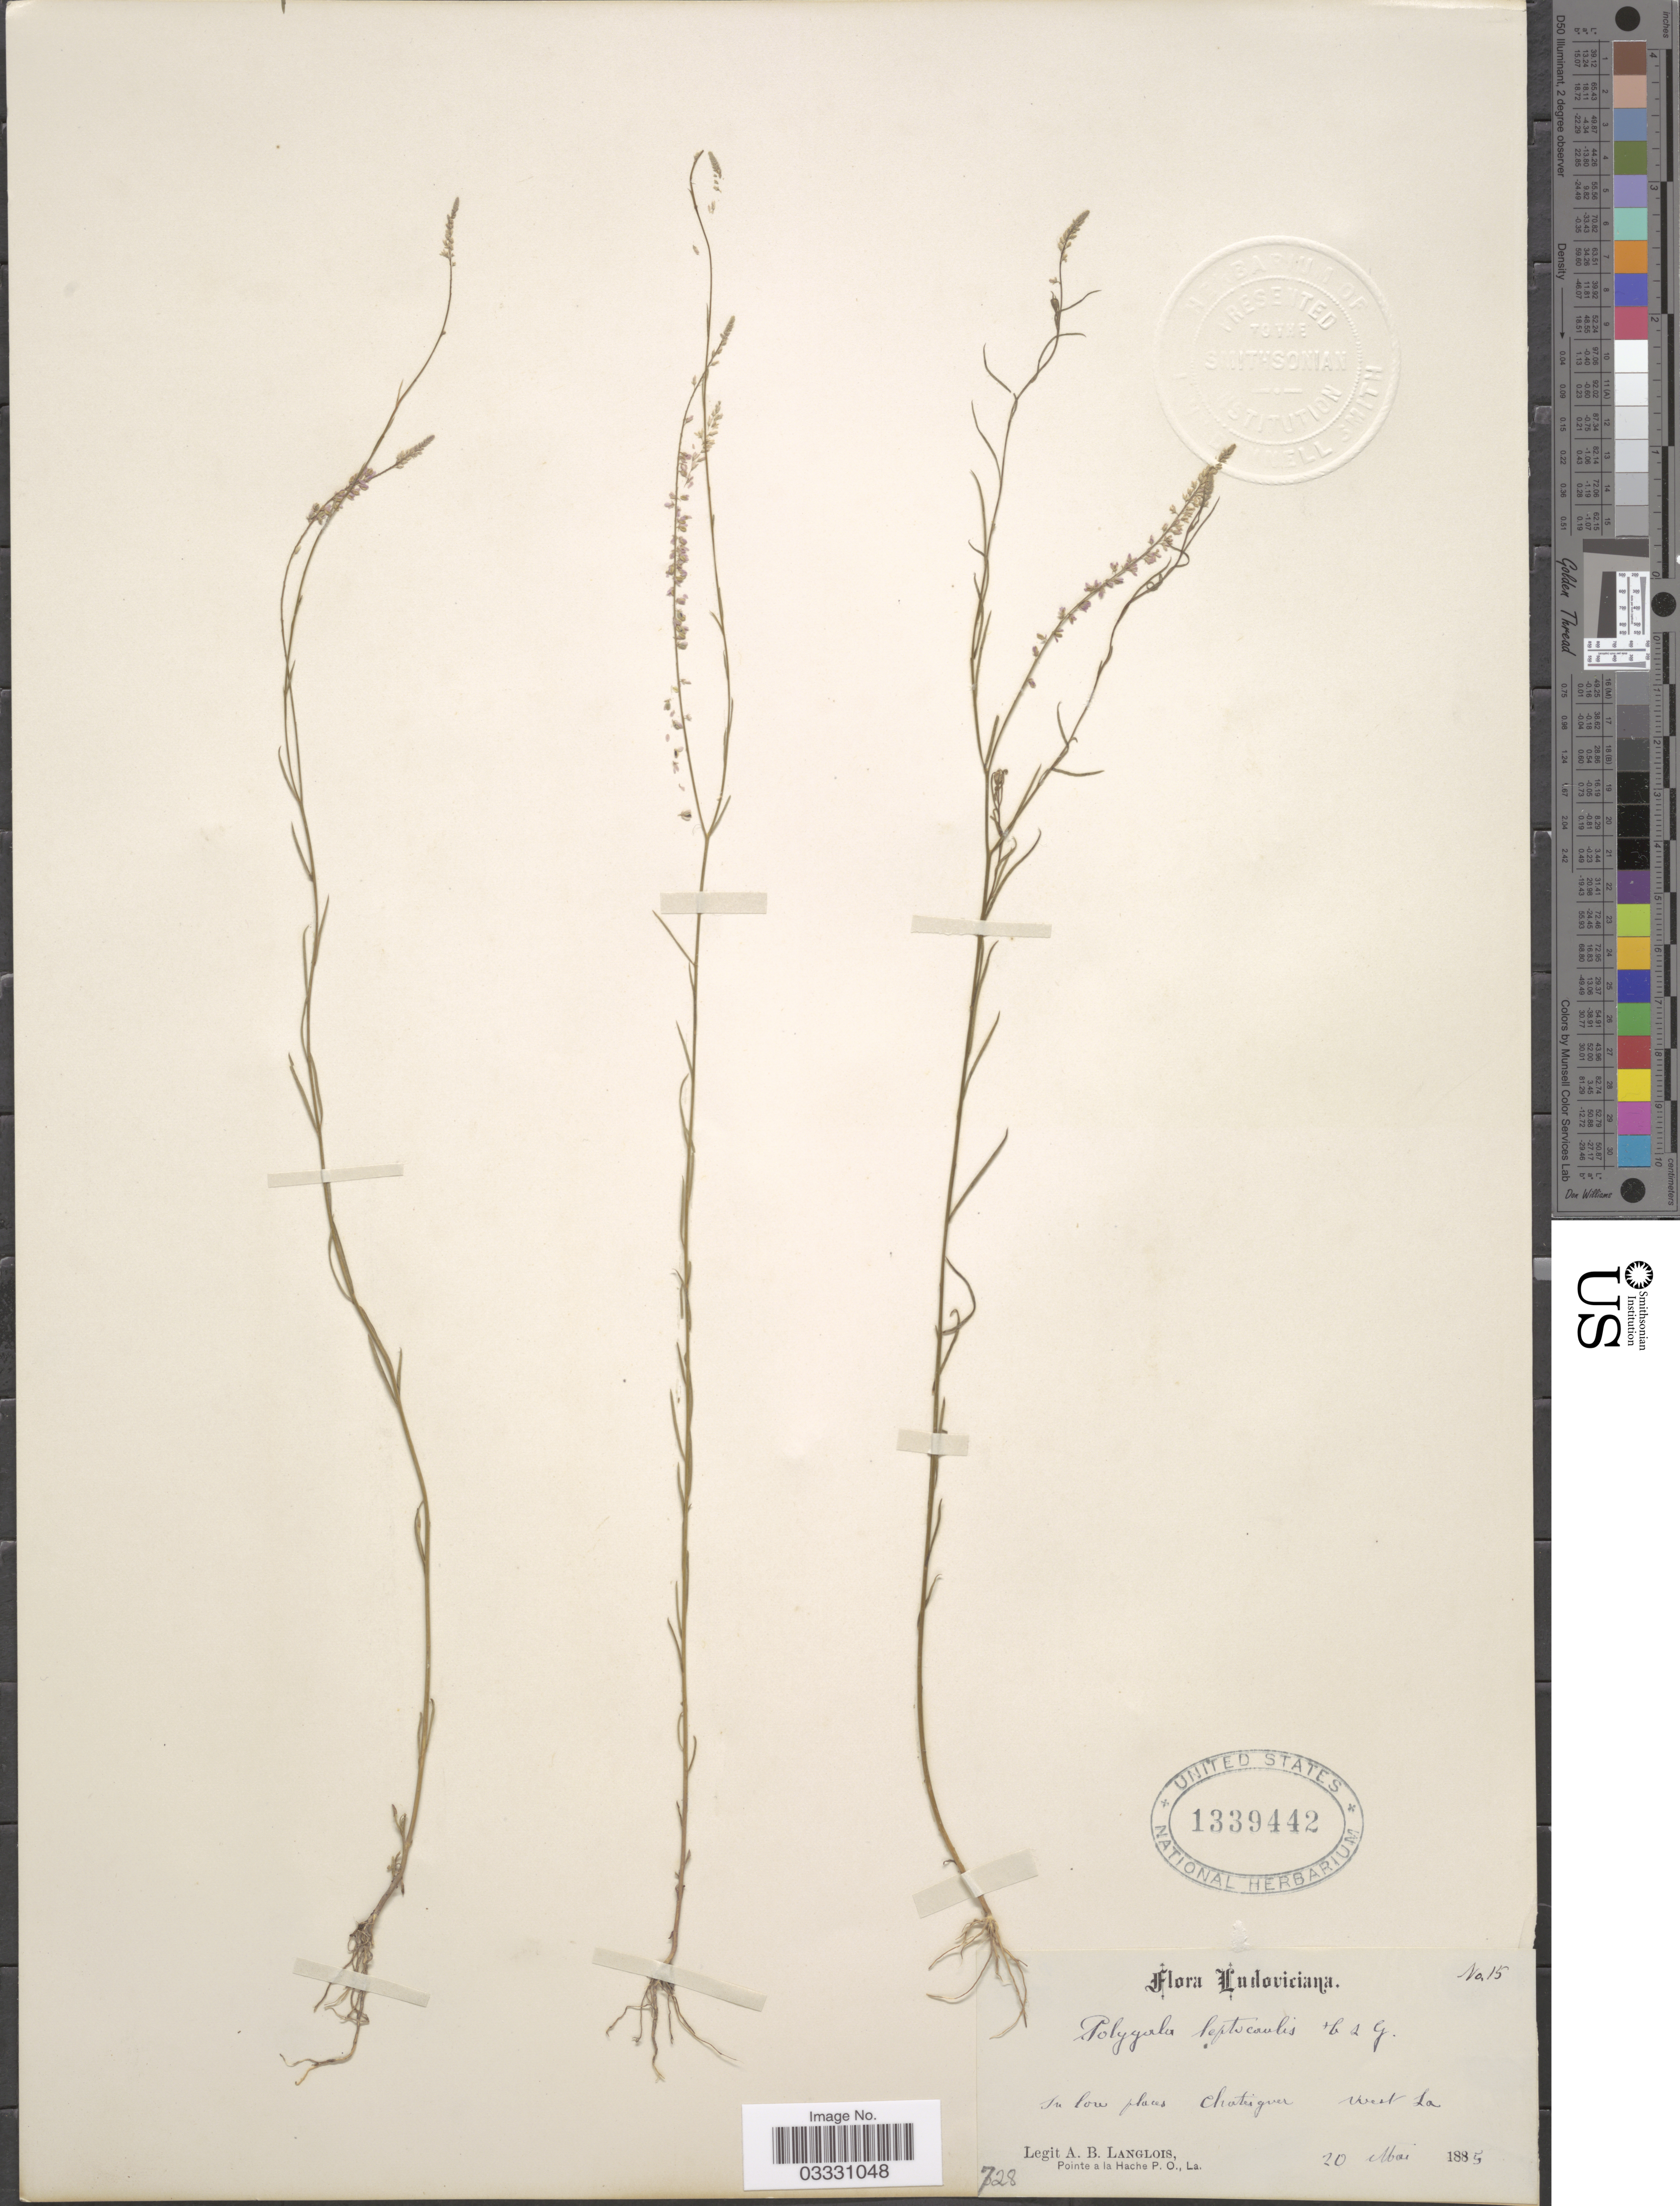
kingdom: Plantae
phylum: Tracheophyta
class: Magnoliopsida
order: Fabales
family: Polygalaceae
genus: Polygala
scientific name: Polygala leptocaulis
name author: Torr. & A. Gray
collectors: A. Langlois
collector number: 15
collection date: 1885-05-20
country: United States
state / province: Louisiana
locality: Ludoviciana. Chataignier, West La.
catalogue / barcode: US 1339442